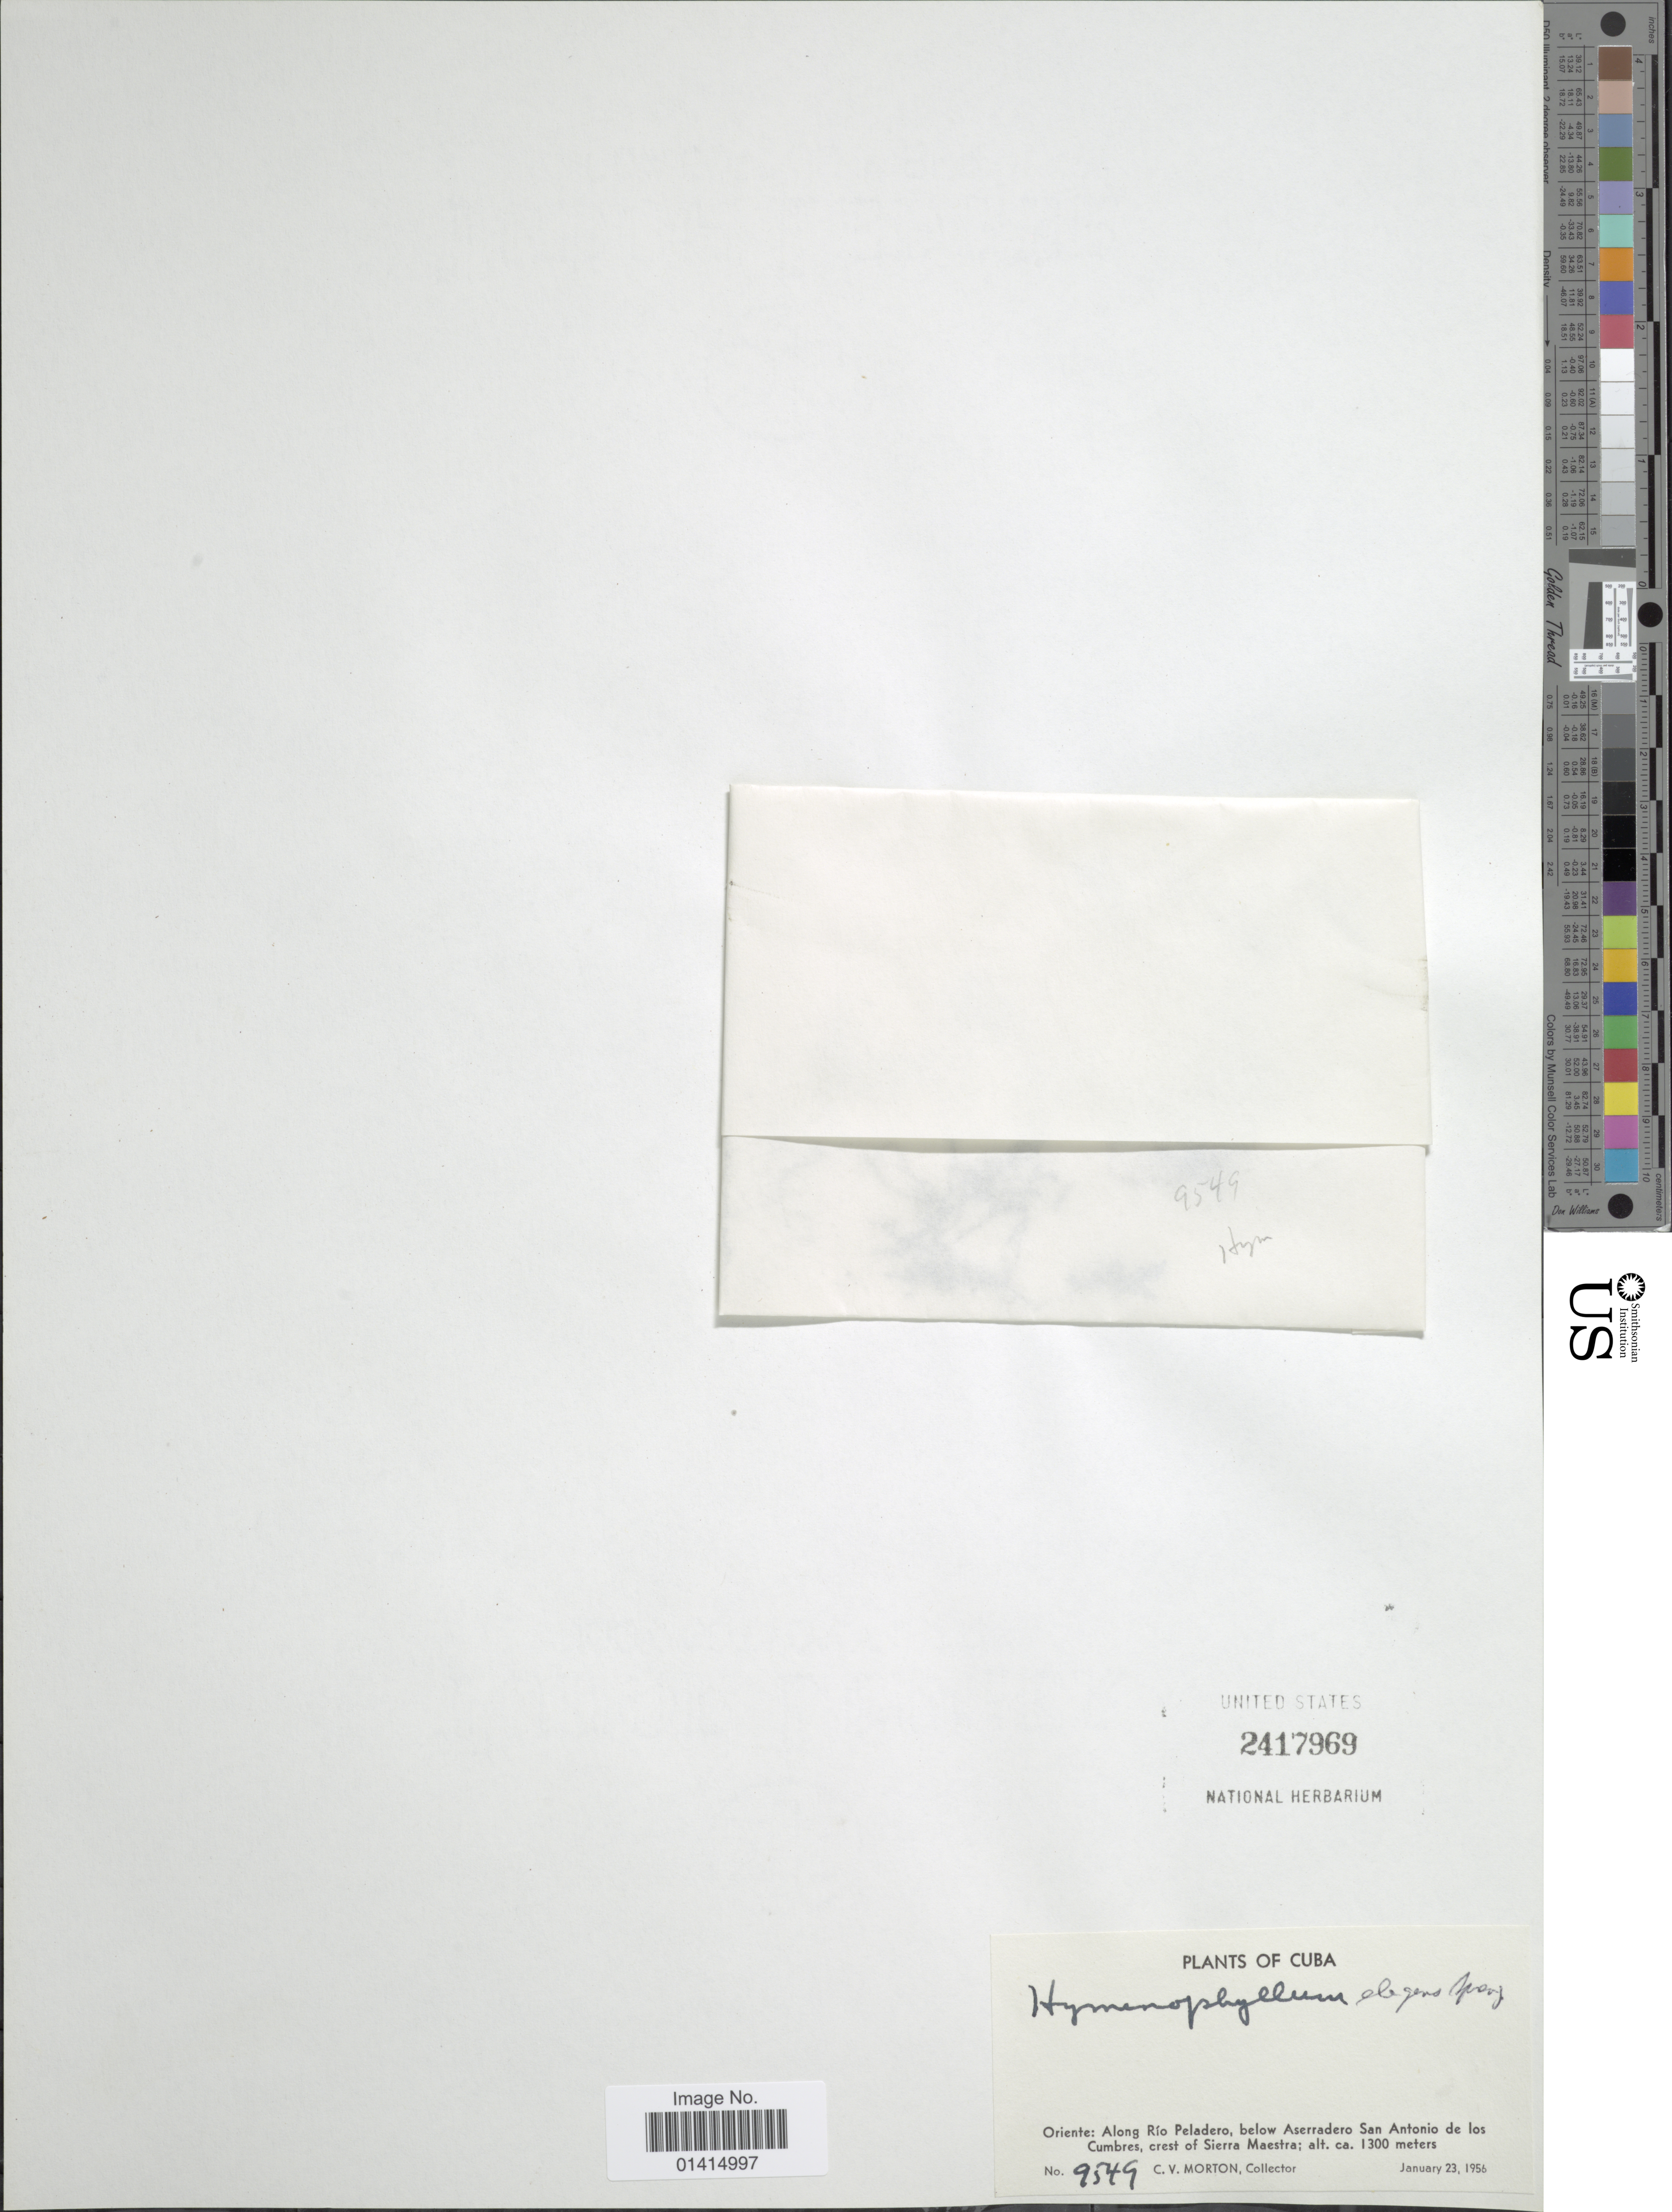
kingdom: Plantae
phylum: Tracheophyta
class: Polypodiopsida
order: Hymenophyllales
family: Hymenophyllaceae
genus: Hymenophyllum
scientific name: Hymenophyllum elegans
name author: Spreng.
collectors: C. V. Morton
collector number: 9549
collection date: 1956-01-23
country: Cuba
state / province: Oriente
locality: Oriente: along Rio Peladero, below Aserradero San Antonio de los Cumbres, crest of Sierra Maestra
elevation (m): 1300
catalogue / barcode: US 2417969